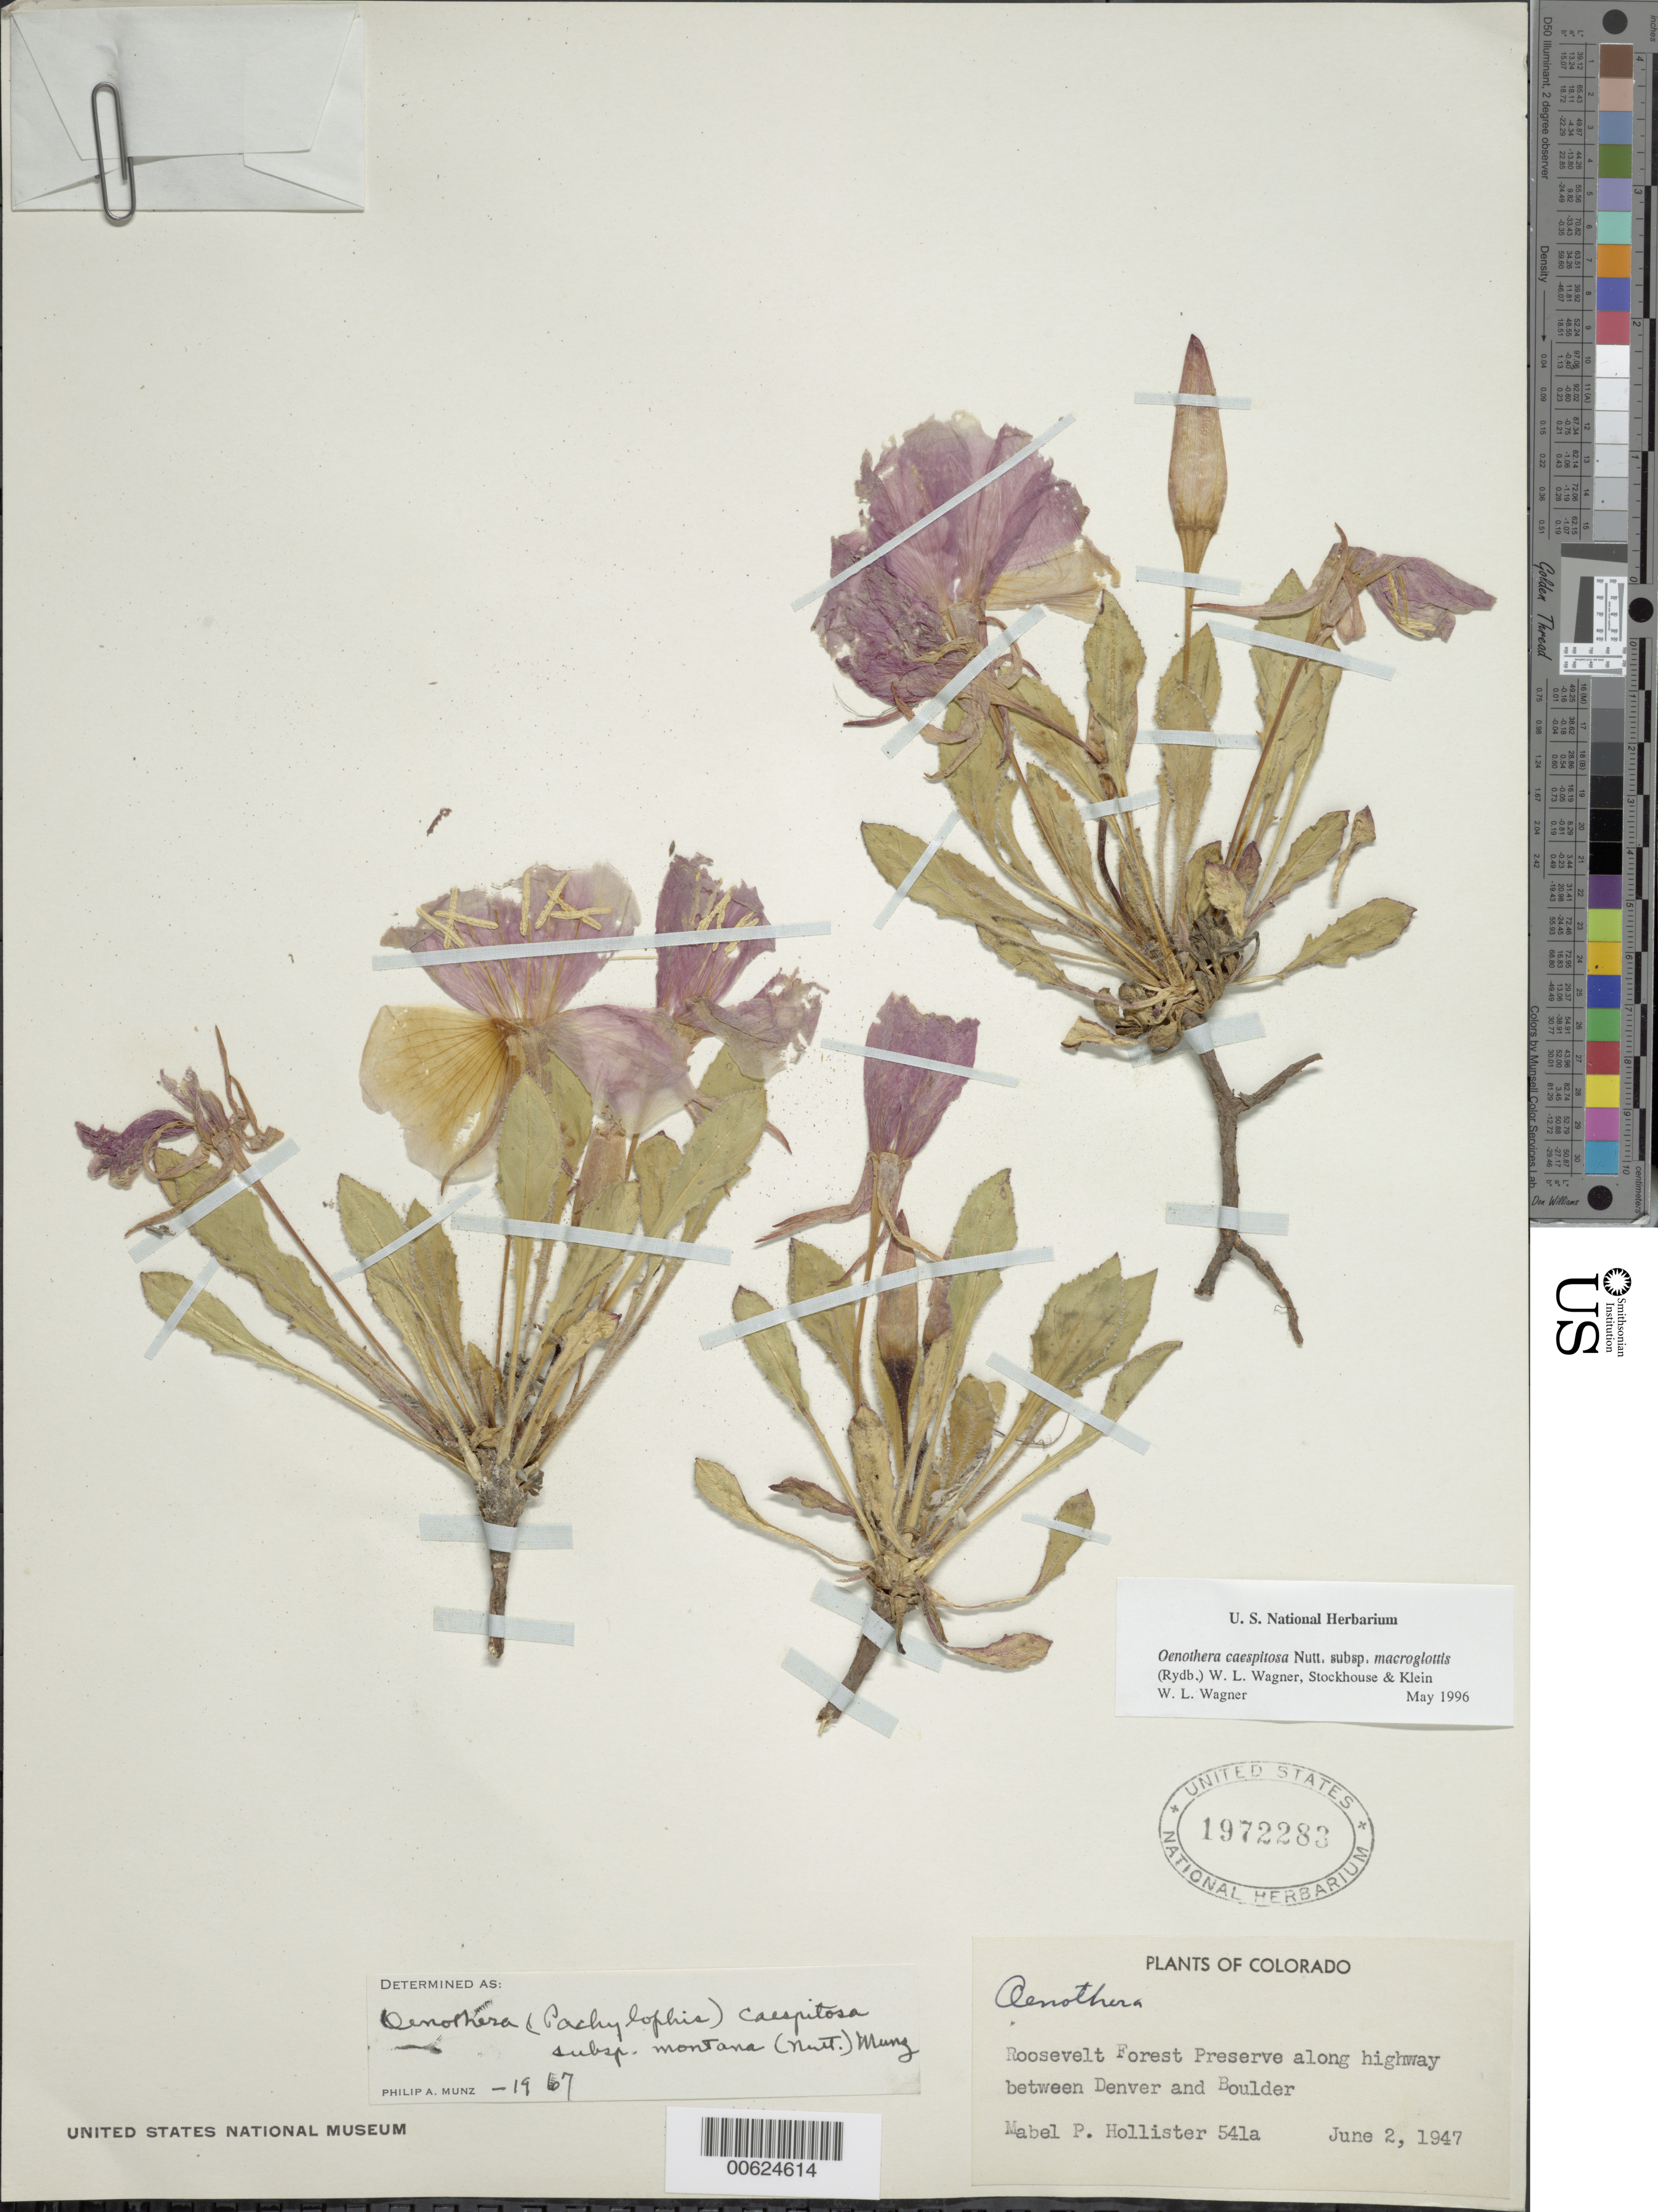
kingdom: Plantae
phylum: Tracheophyta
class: Magnoliopsida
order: Myrtales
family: Onagraceae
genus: Oenothera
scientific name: Oenothera cespitosa subsp. macroglottis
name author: (Rydb.) W.L. Wagner et al.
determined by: Wagner, W. L., (BOT), Smithsonian Institution - National Museum of Natural History (UNITED STATES)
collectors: M. Hollister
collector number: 541A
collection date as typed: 02 Jun 1947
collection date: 1947-06-02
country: United States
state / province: Colorado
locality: Roosevelt Forest Preserve along Highway between Denver and Boulder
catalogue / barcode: US 1972283